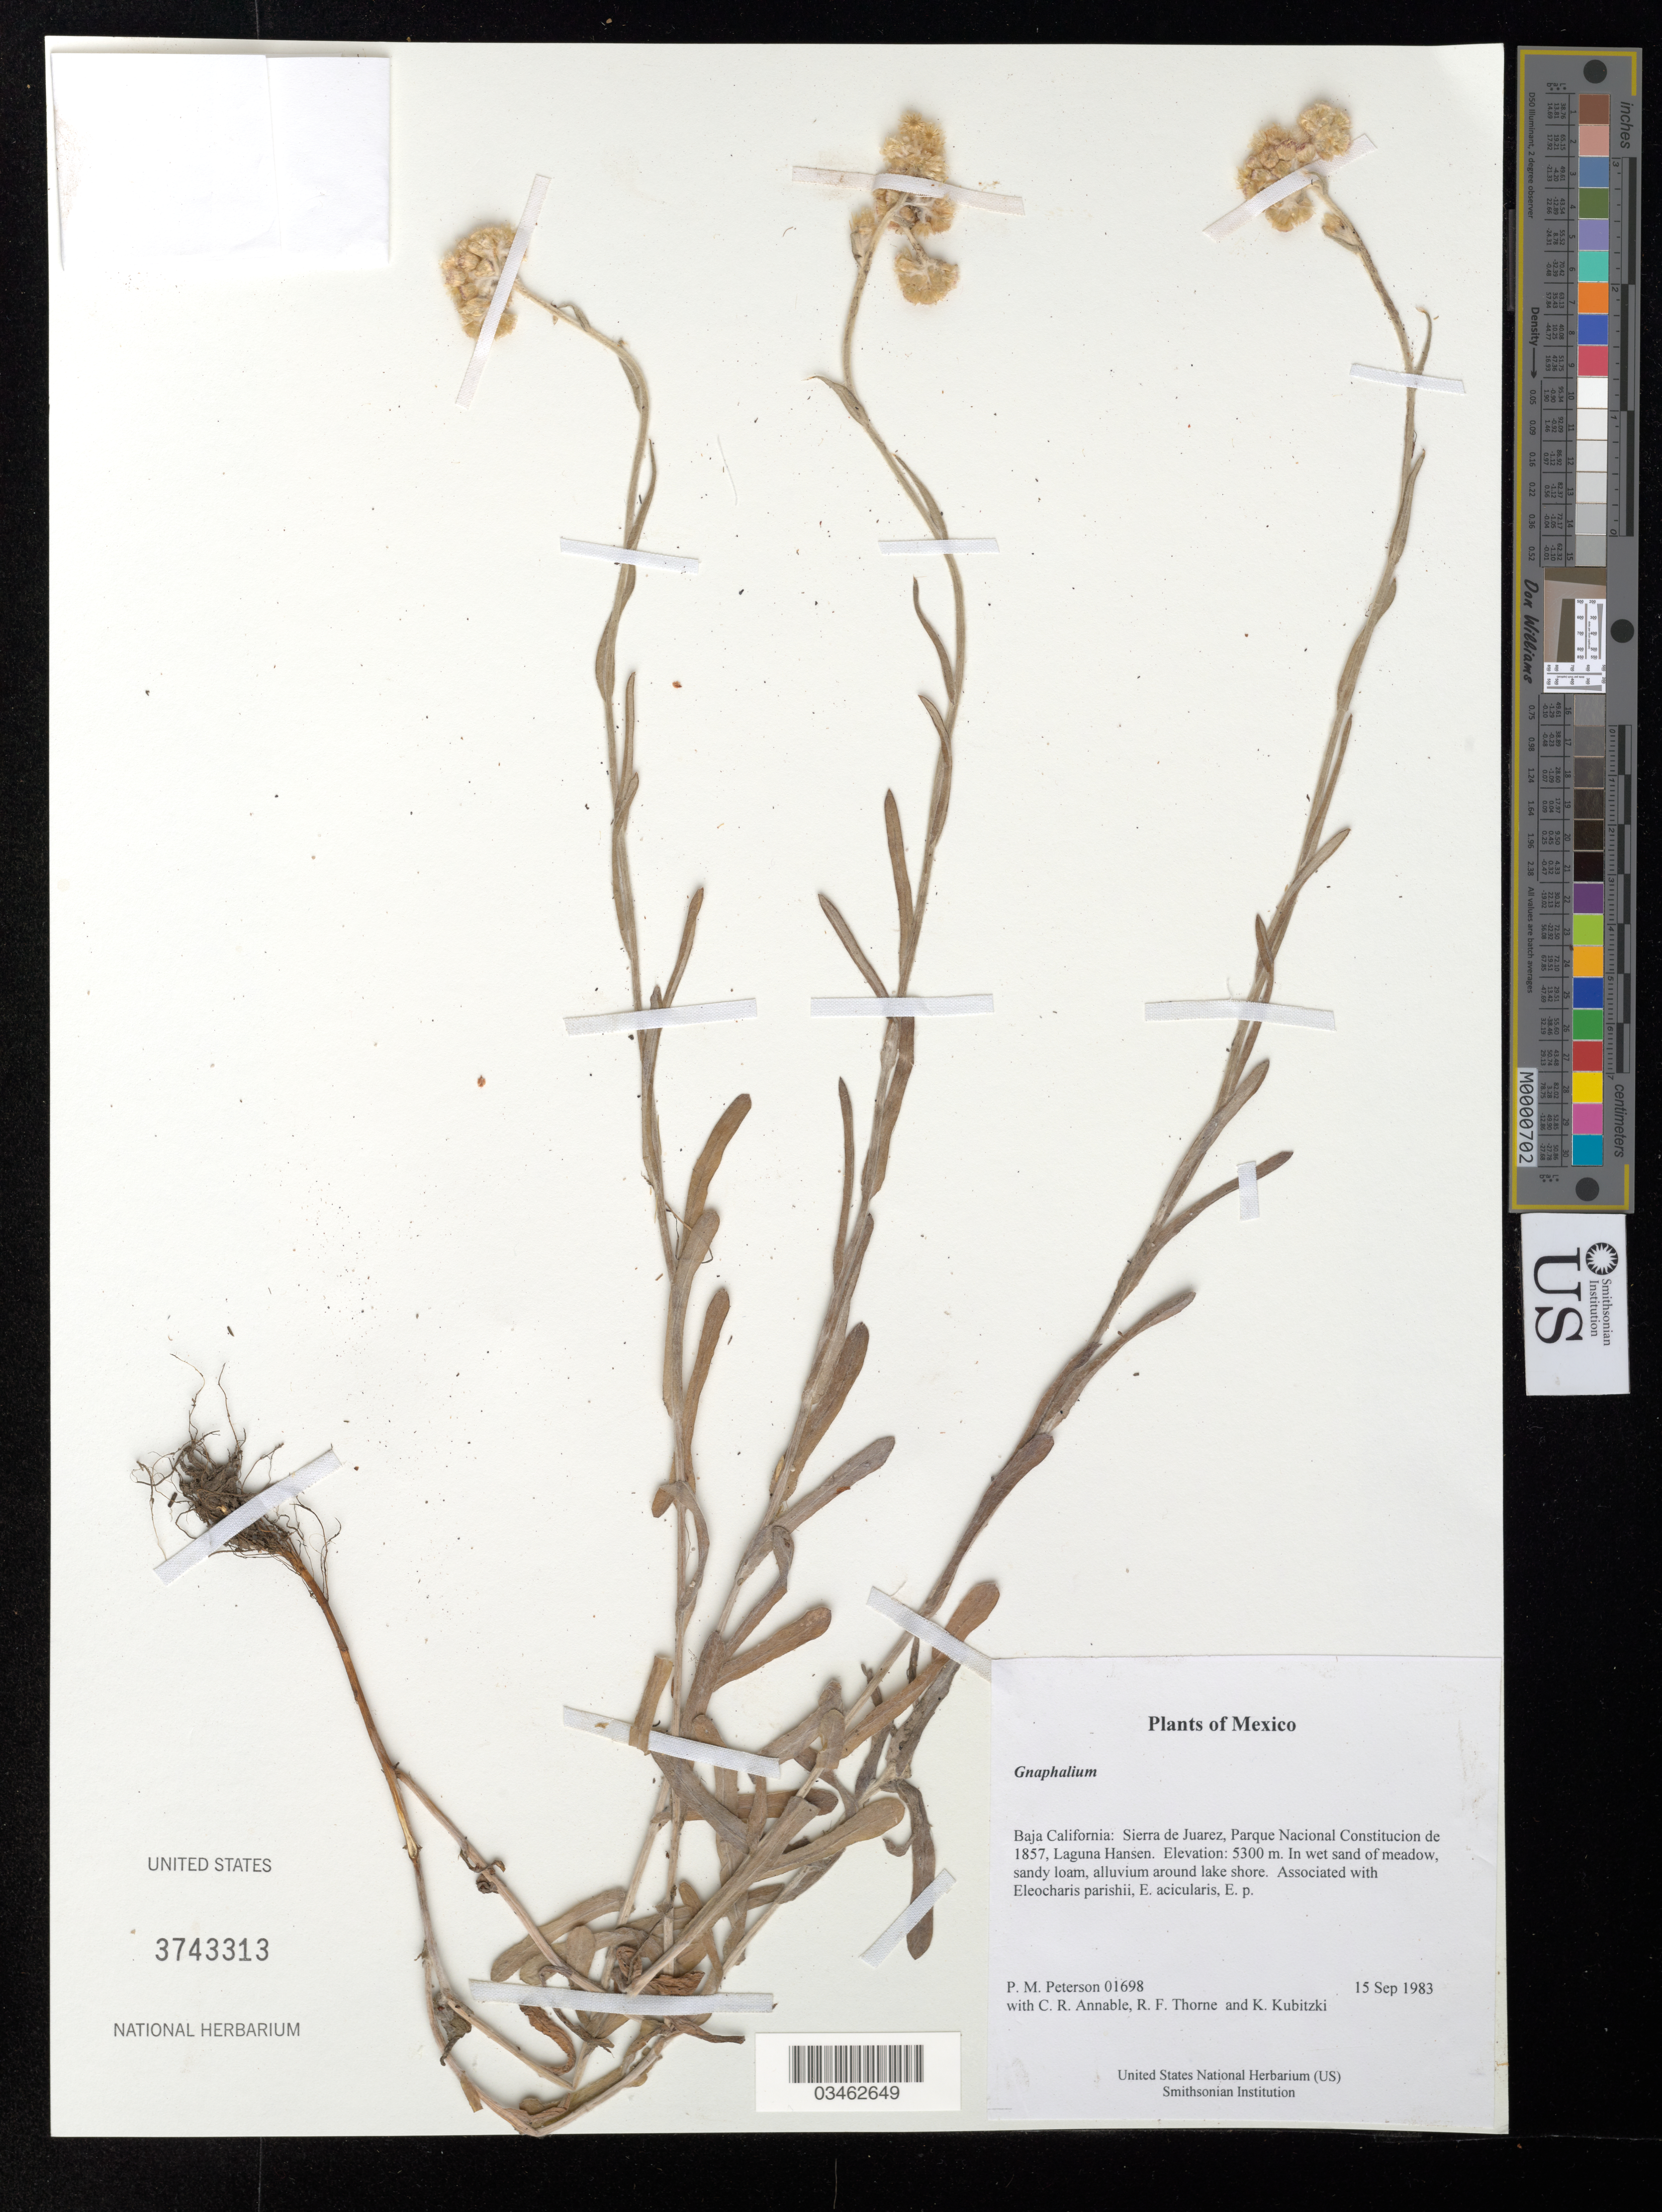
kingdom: Plantae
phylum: Tracheophyta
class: Magnoliopsida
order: Asterales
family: Asteraceae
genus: Gnaphalium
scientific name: Gnaphalium sp.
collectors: P. M. Peterson, C. R. Annable, R. F. Thorne & K. Kubitzki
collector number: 01698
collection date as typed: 15 Sep 1983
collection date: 1983-09-15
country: Mexico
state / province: Baja California Norte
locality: Sierra de Juarez, Parque Nacional Constitucion de 1857, Laguna Hansen.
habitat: In wet sand of meadow, sandy loam, alluvium around lake shore. Associated with Eleocharis parishii, E. acicularis, E. p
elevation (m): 5300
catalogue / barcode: US 3743313